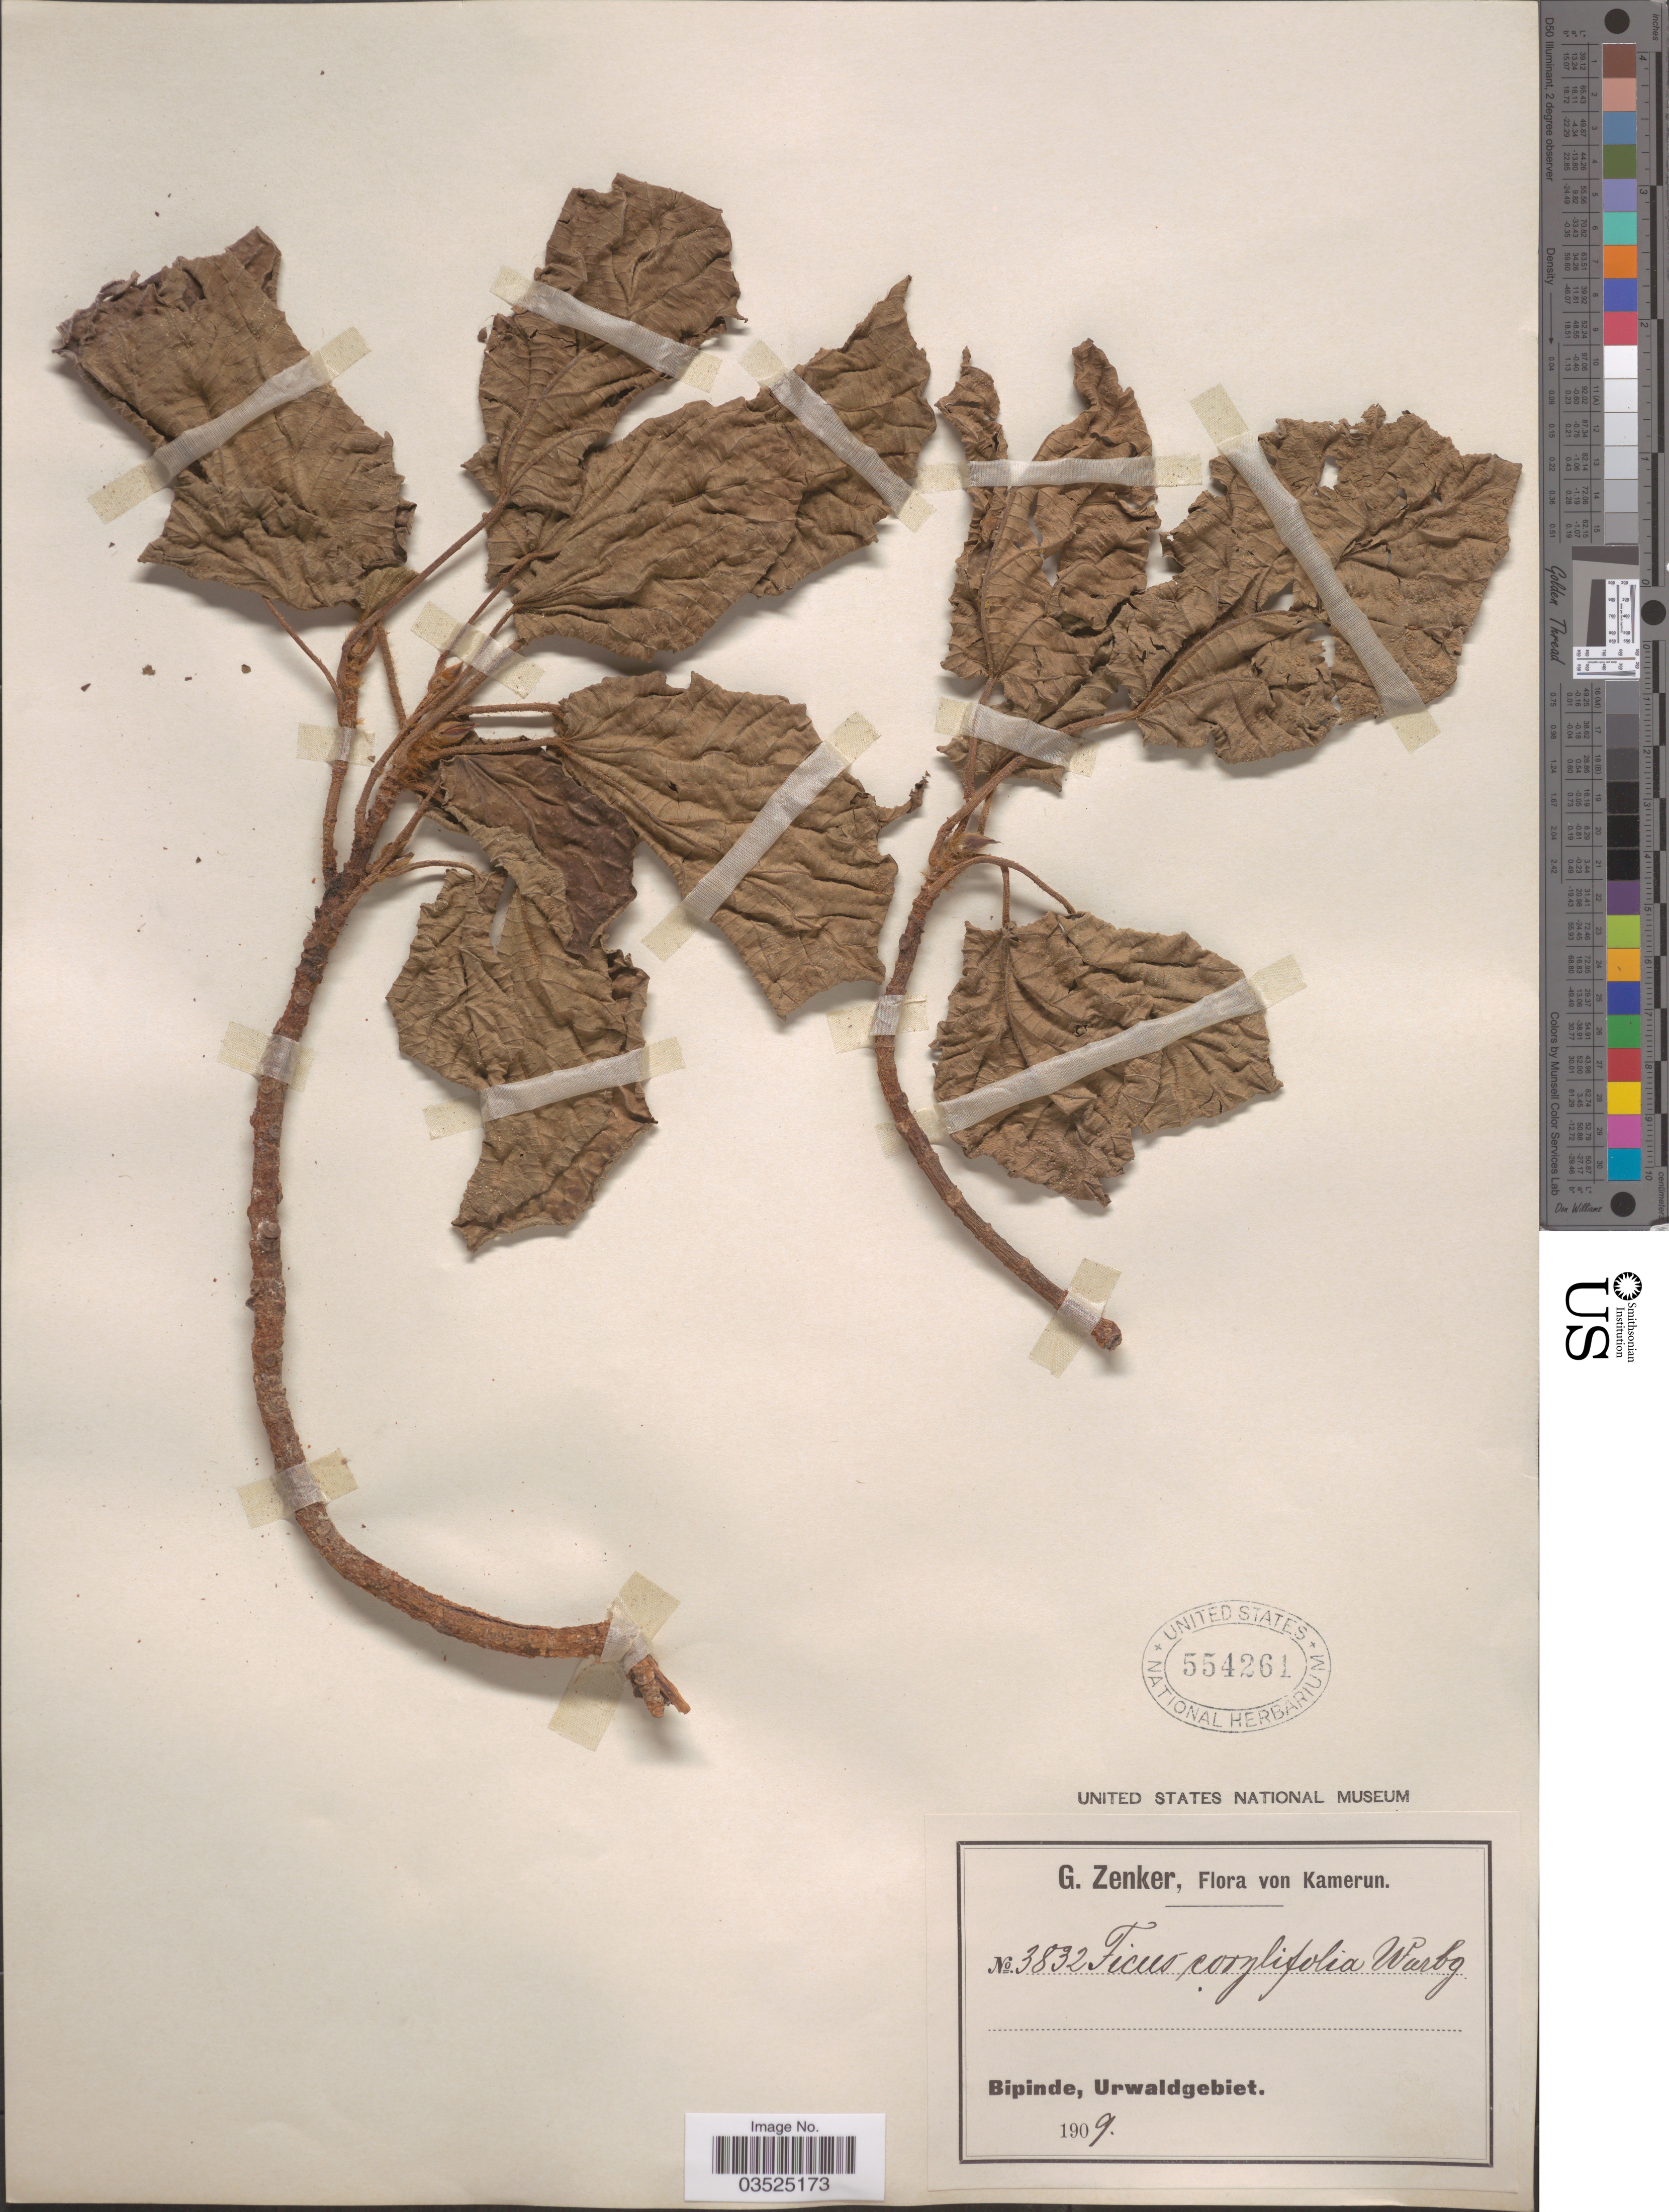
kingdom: Plantae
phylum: Tracheophyta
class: Magnoliopsida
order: Rosales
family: Moraceae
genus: Ficus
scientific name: Ficus corylifolia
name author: Warb. ex De Wild. & Durand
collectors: G. A. Zenker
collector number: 3832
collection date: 1909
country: Cameroon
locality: Bipinde, Urwaldgebiet.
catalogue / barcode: US 554261